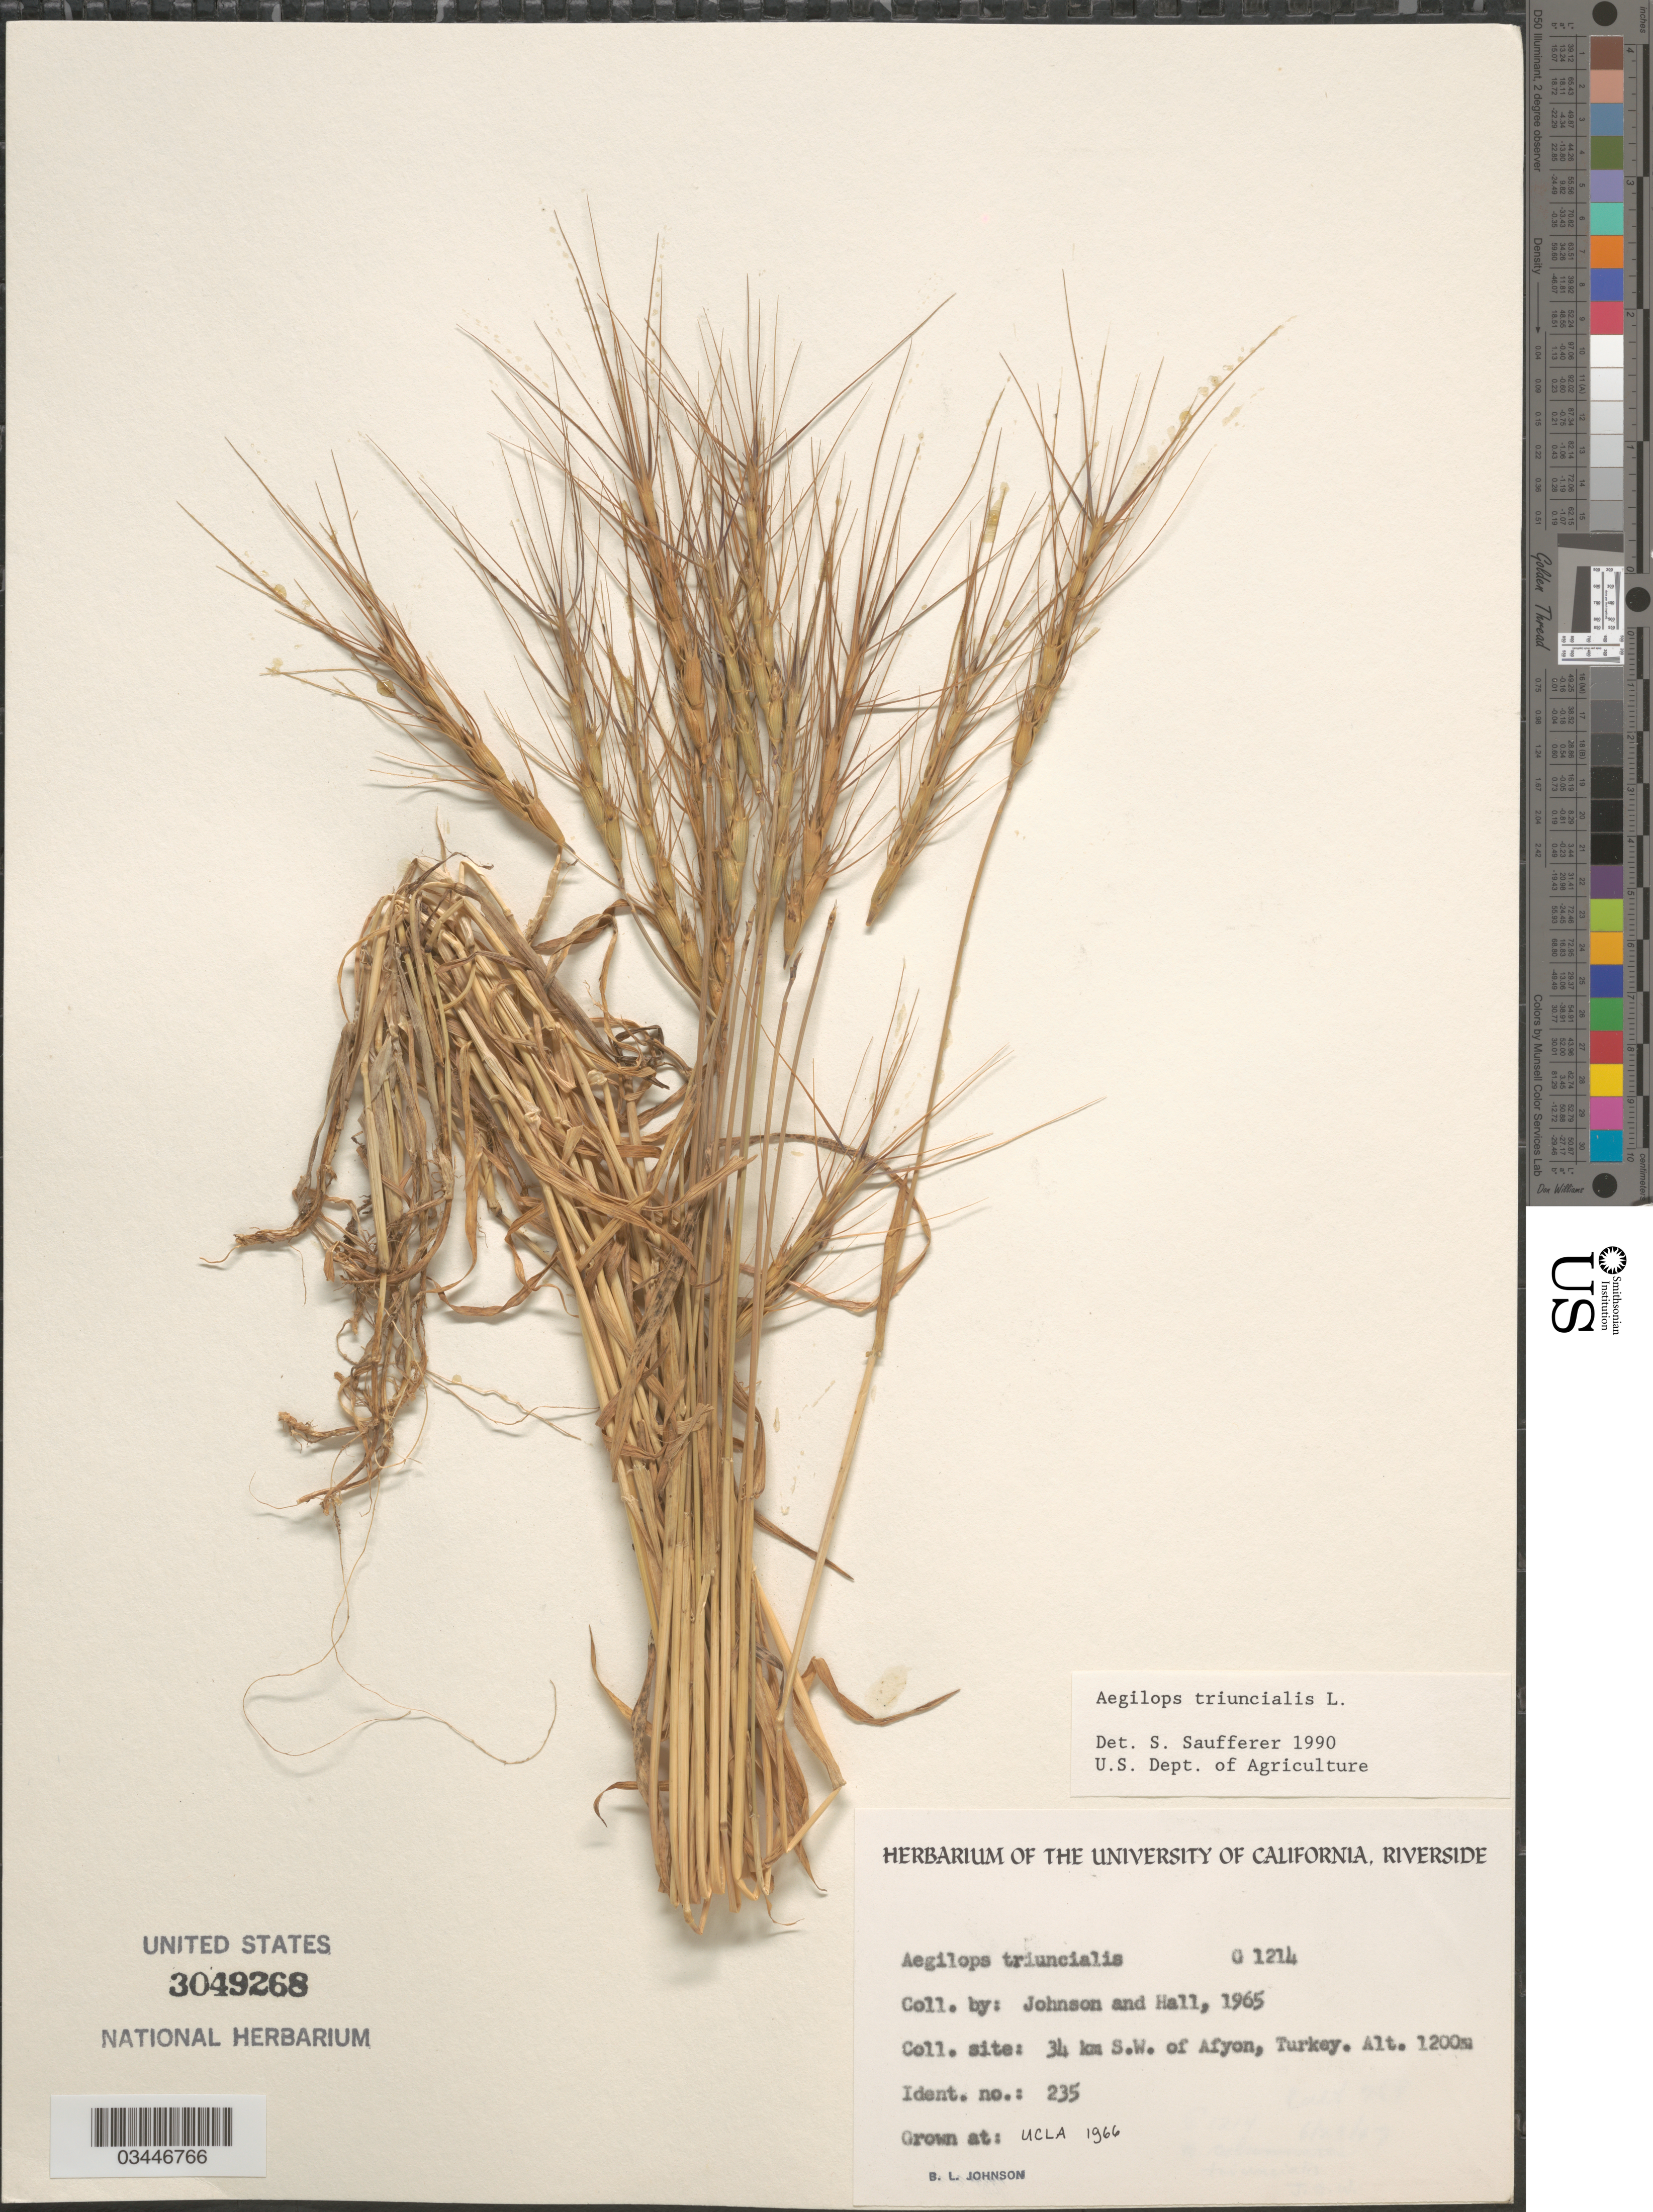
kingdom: Plantae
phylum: Tracheophyta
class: Liliopsida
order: Poales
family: Poaceae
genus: Aegilops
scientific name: Aegilops triuncialis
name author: L.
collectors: B. Johnson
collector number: G1214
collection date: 1966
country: United States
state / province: California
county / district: Los Angeles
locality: UCLA.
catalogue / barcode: US 3049268